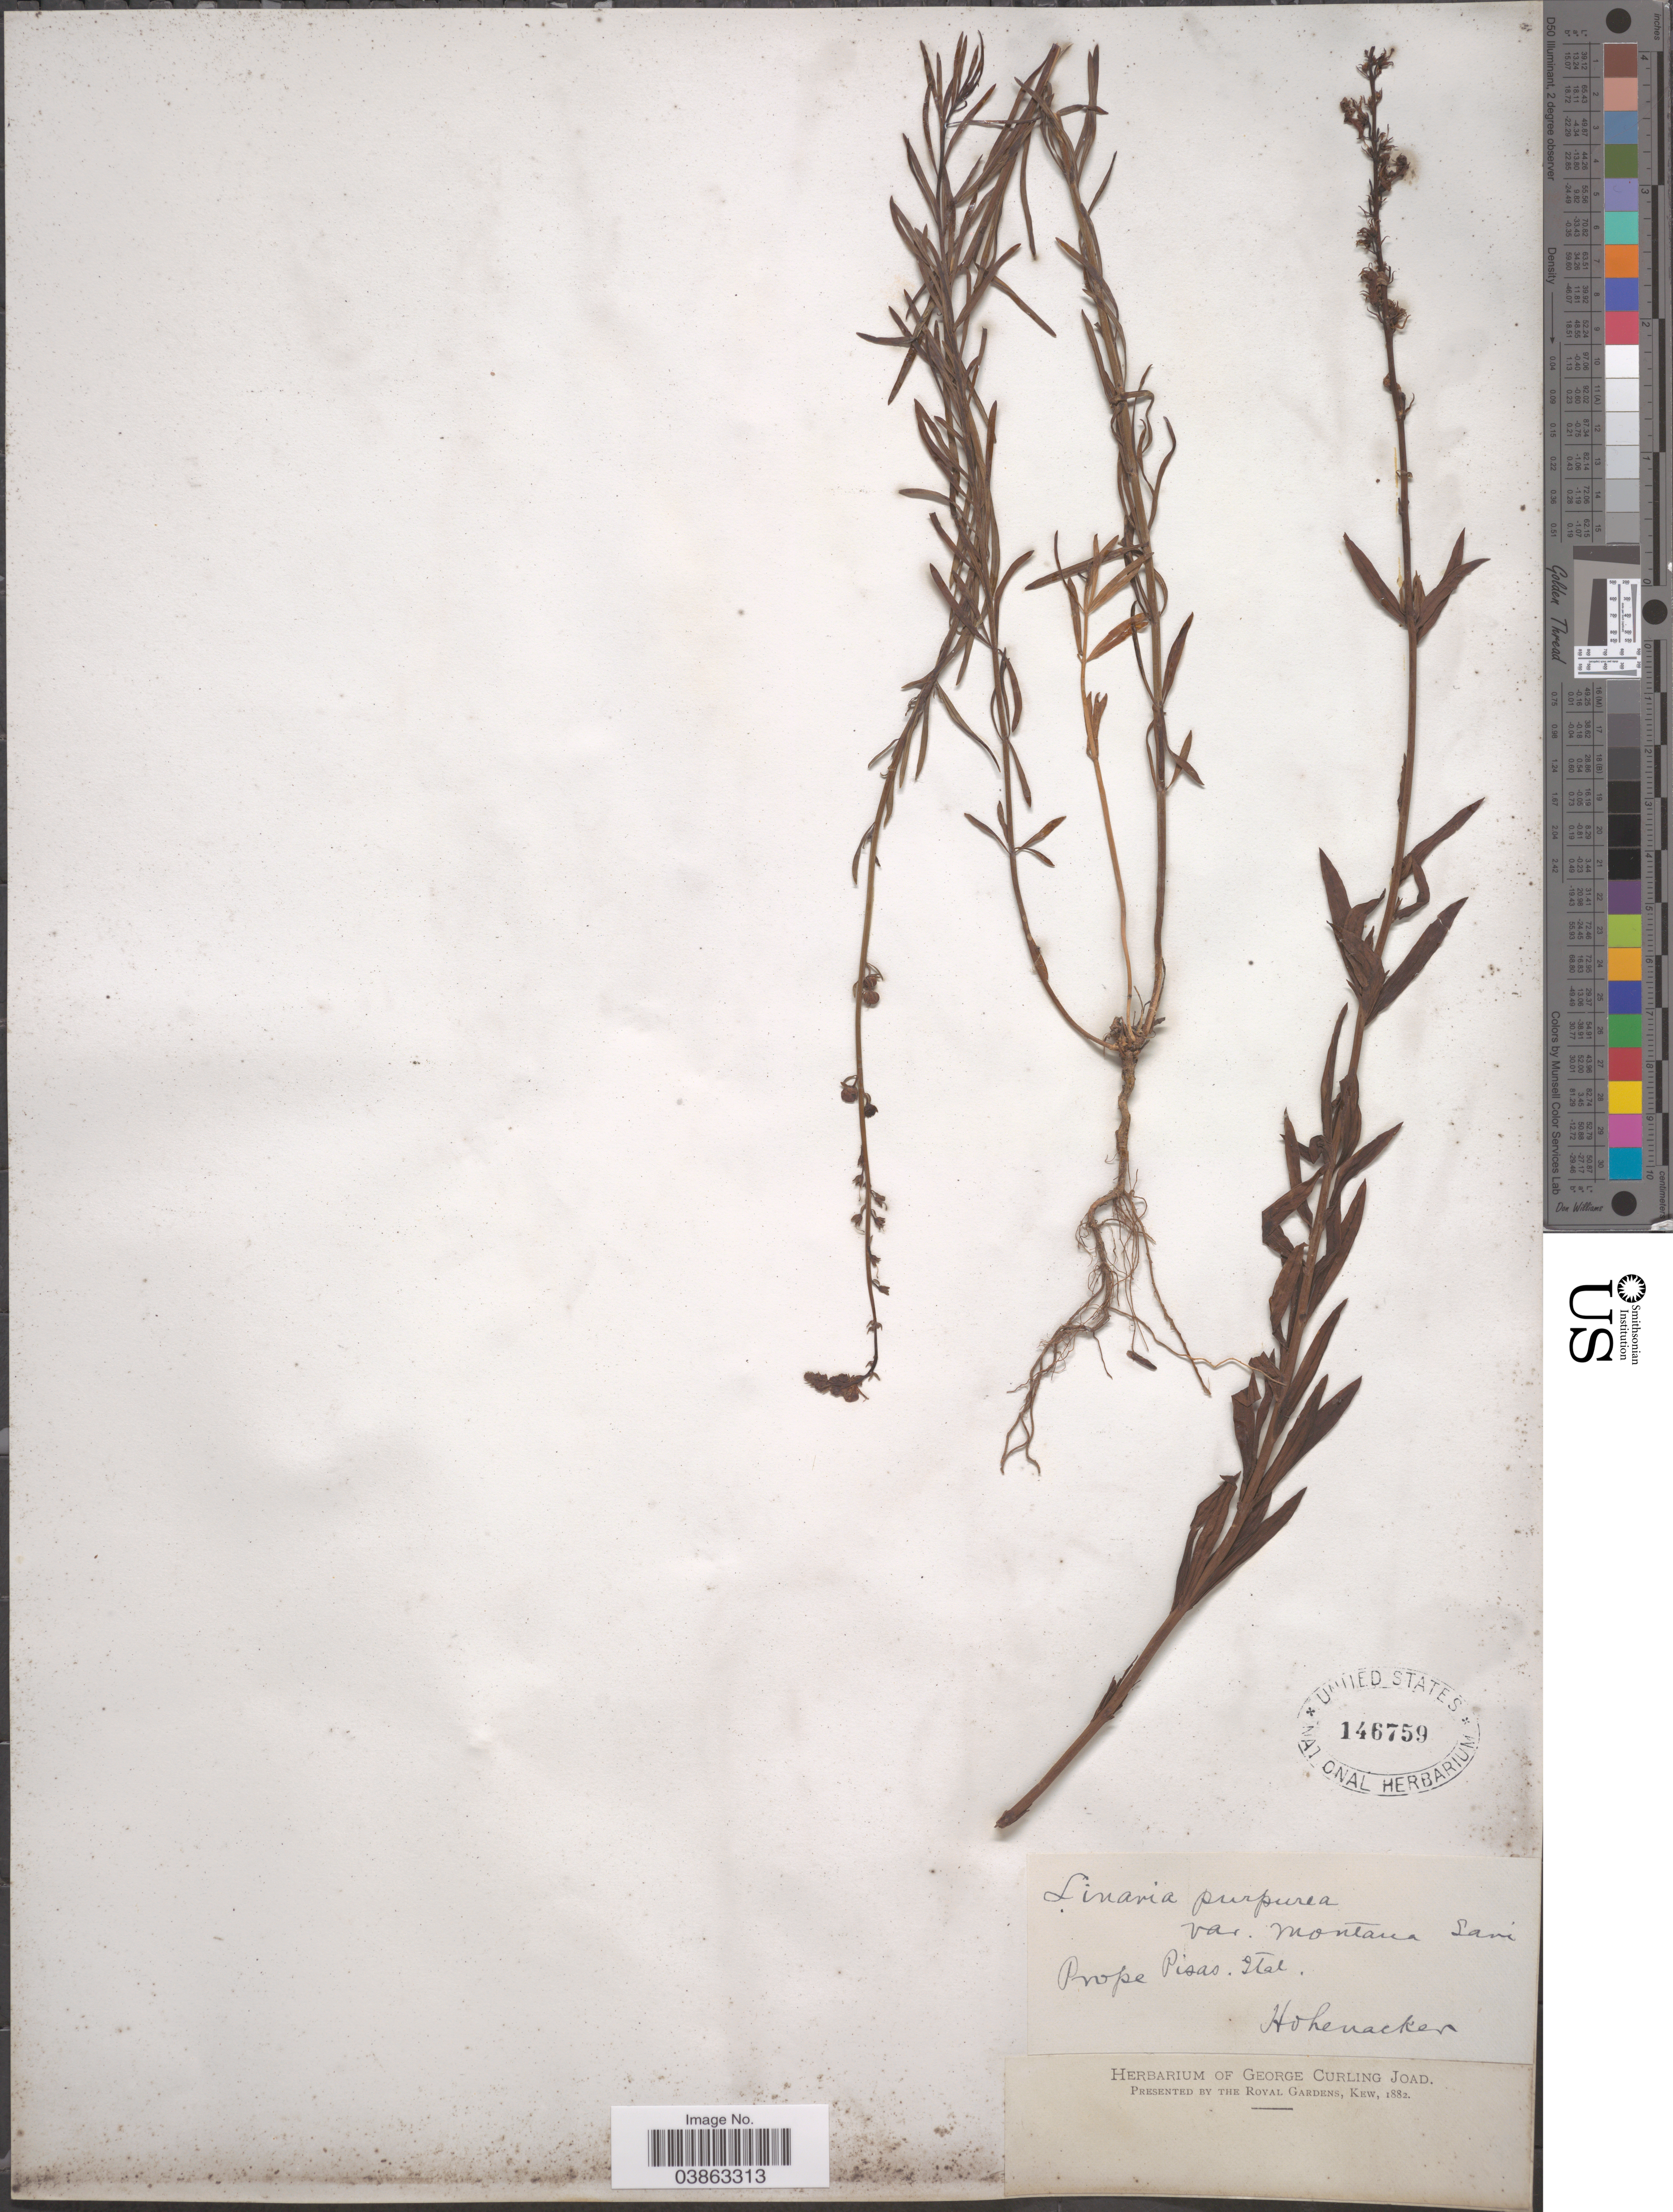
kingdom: Plantae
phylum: Tracheophyta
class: Magnoliopsida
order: Lamiales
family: Plantaginaceae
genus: Linaria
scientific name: Linaria purpurea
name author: (L.) Mill.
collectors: Hohenacker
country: Italy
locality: Prope Pisas.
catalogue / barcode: US 146759